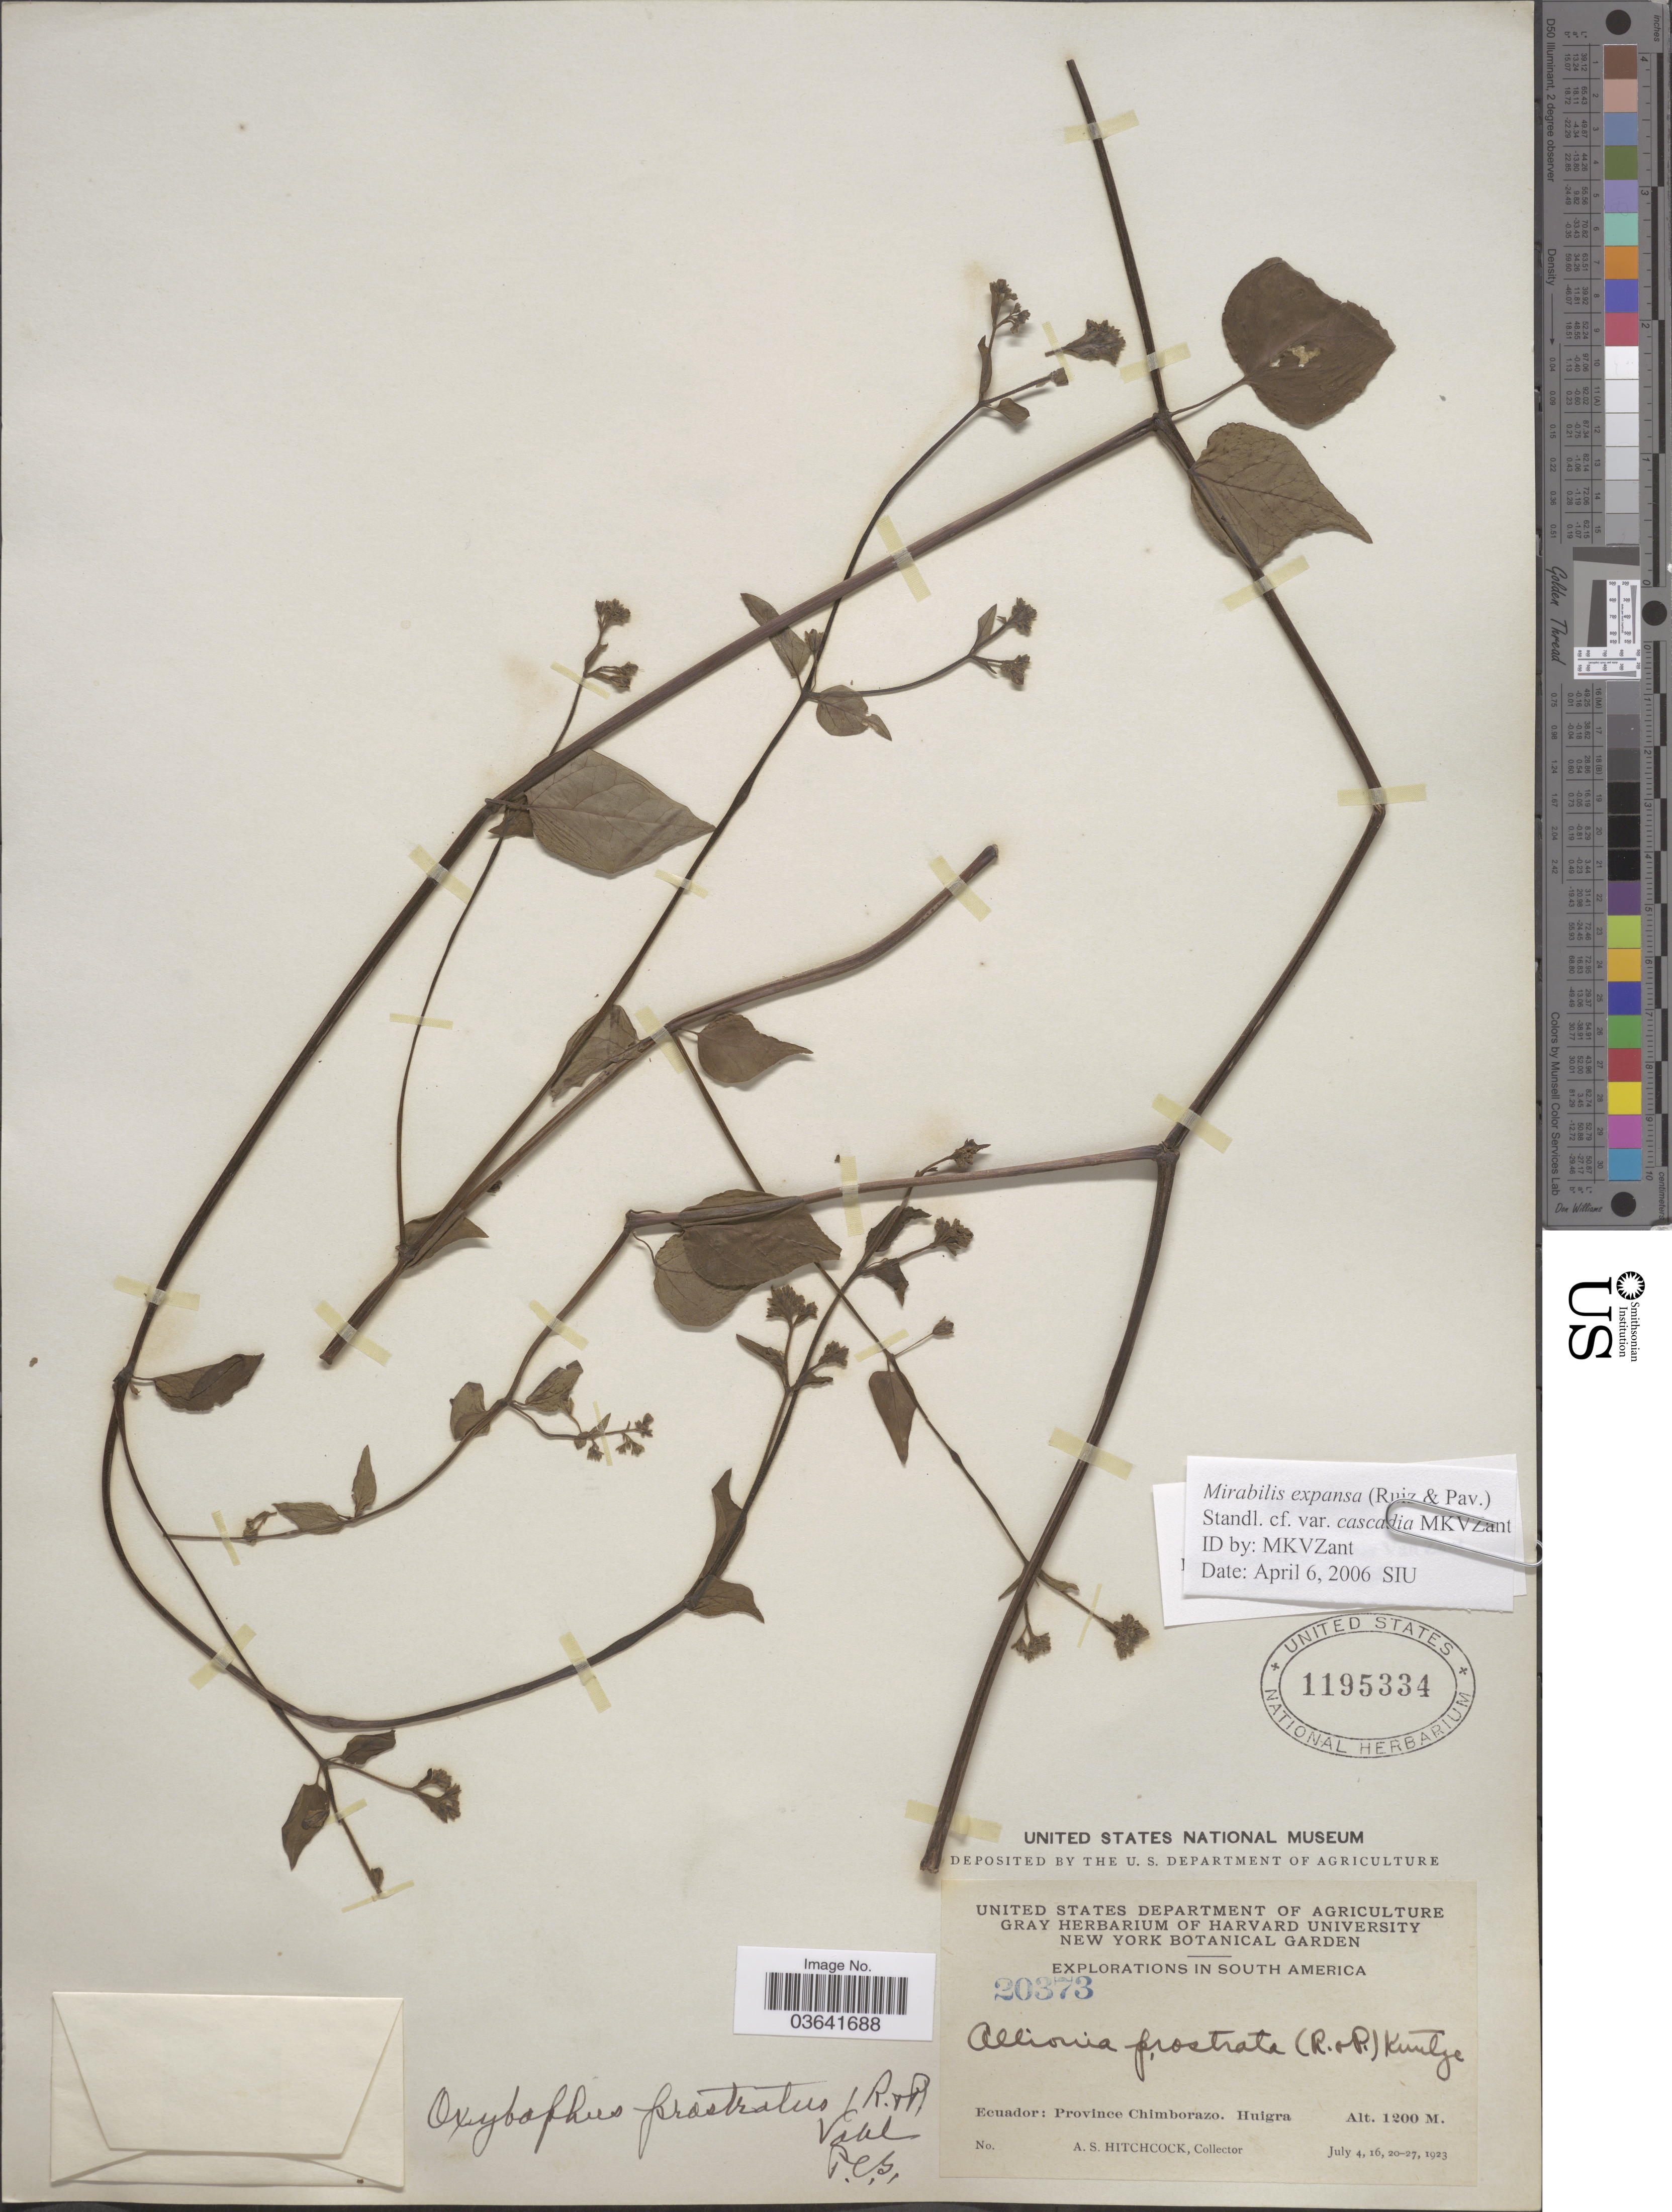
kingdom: Plantae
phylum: Tracheophyta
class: Magnoliopsida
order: Caryophyllales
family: Nyctaginaceae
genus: Mirabilis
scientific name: Mirabilis expansa var. cascadia van Zant var. nov. ined.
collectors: A. S. Hitchcock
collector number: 20373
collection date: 1923-07-04/1923-07-27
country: Ecuador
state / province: Chimborazo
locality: Huigra.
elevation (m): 1200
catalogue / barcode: US 1195334